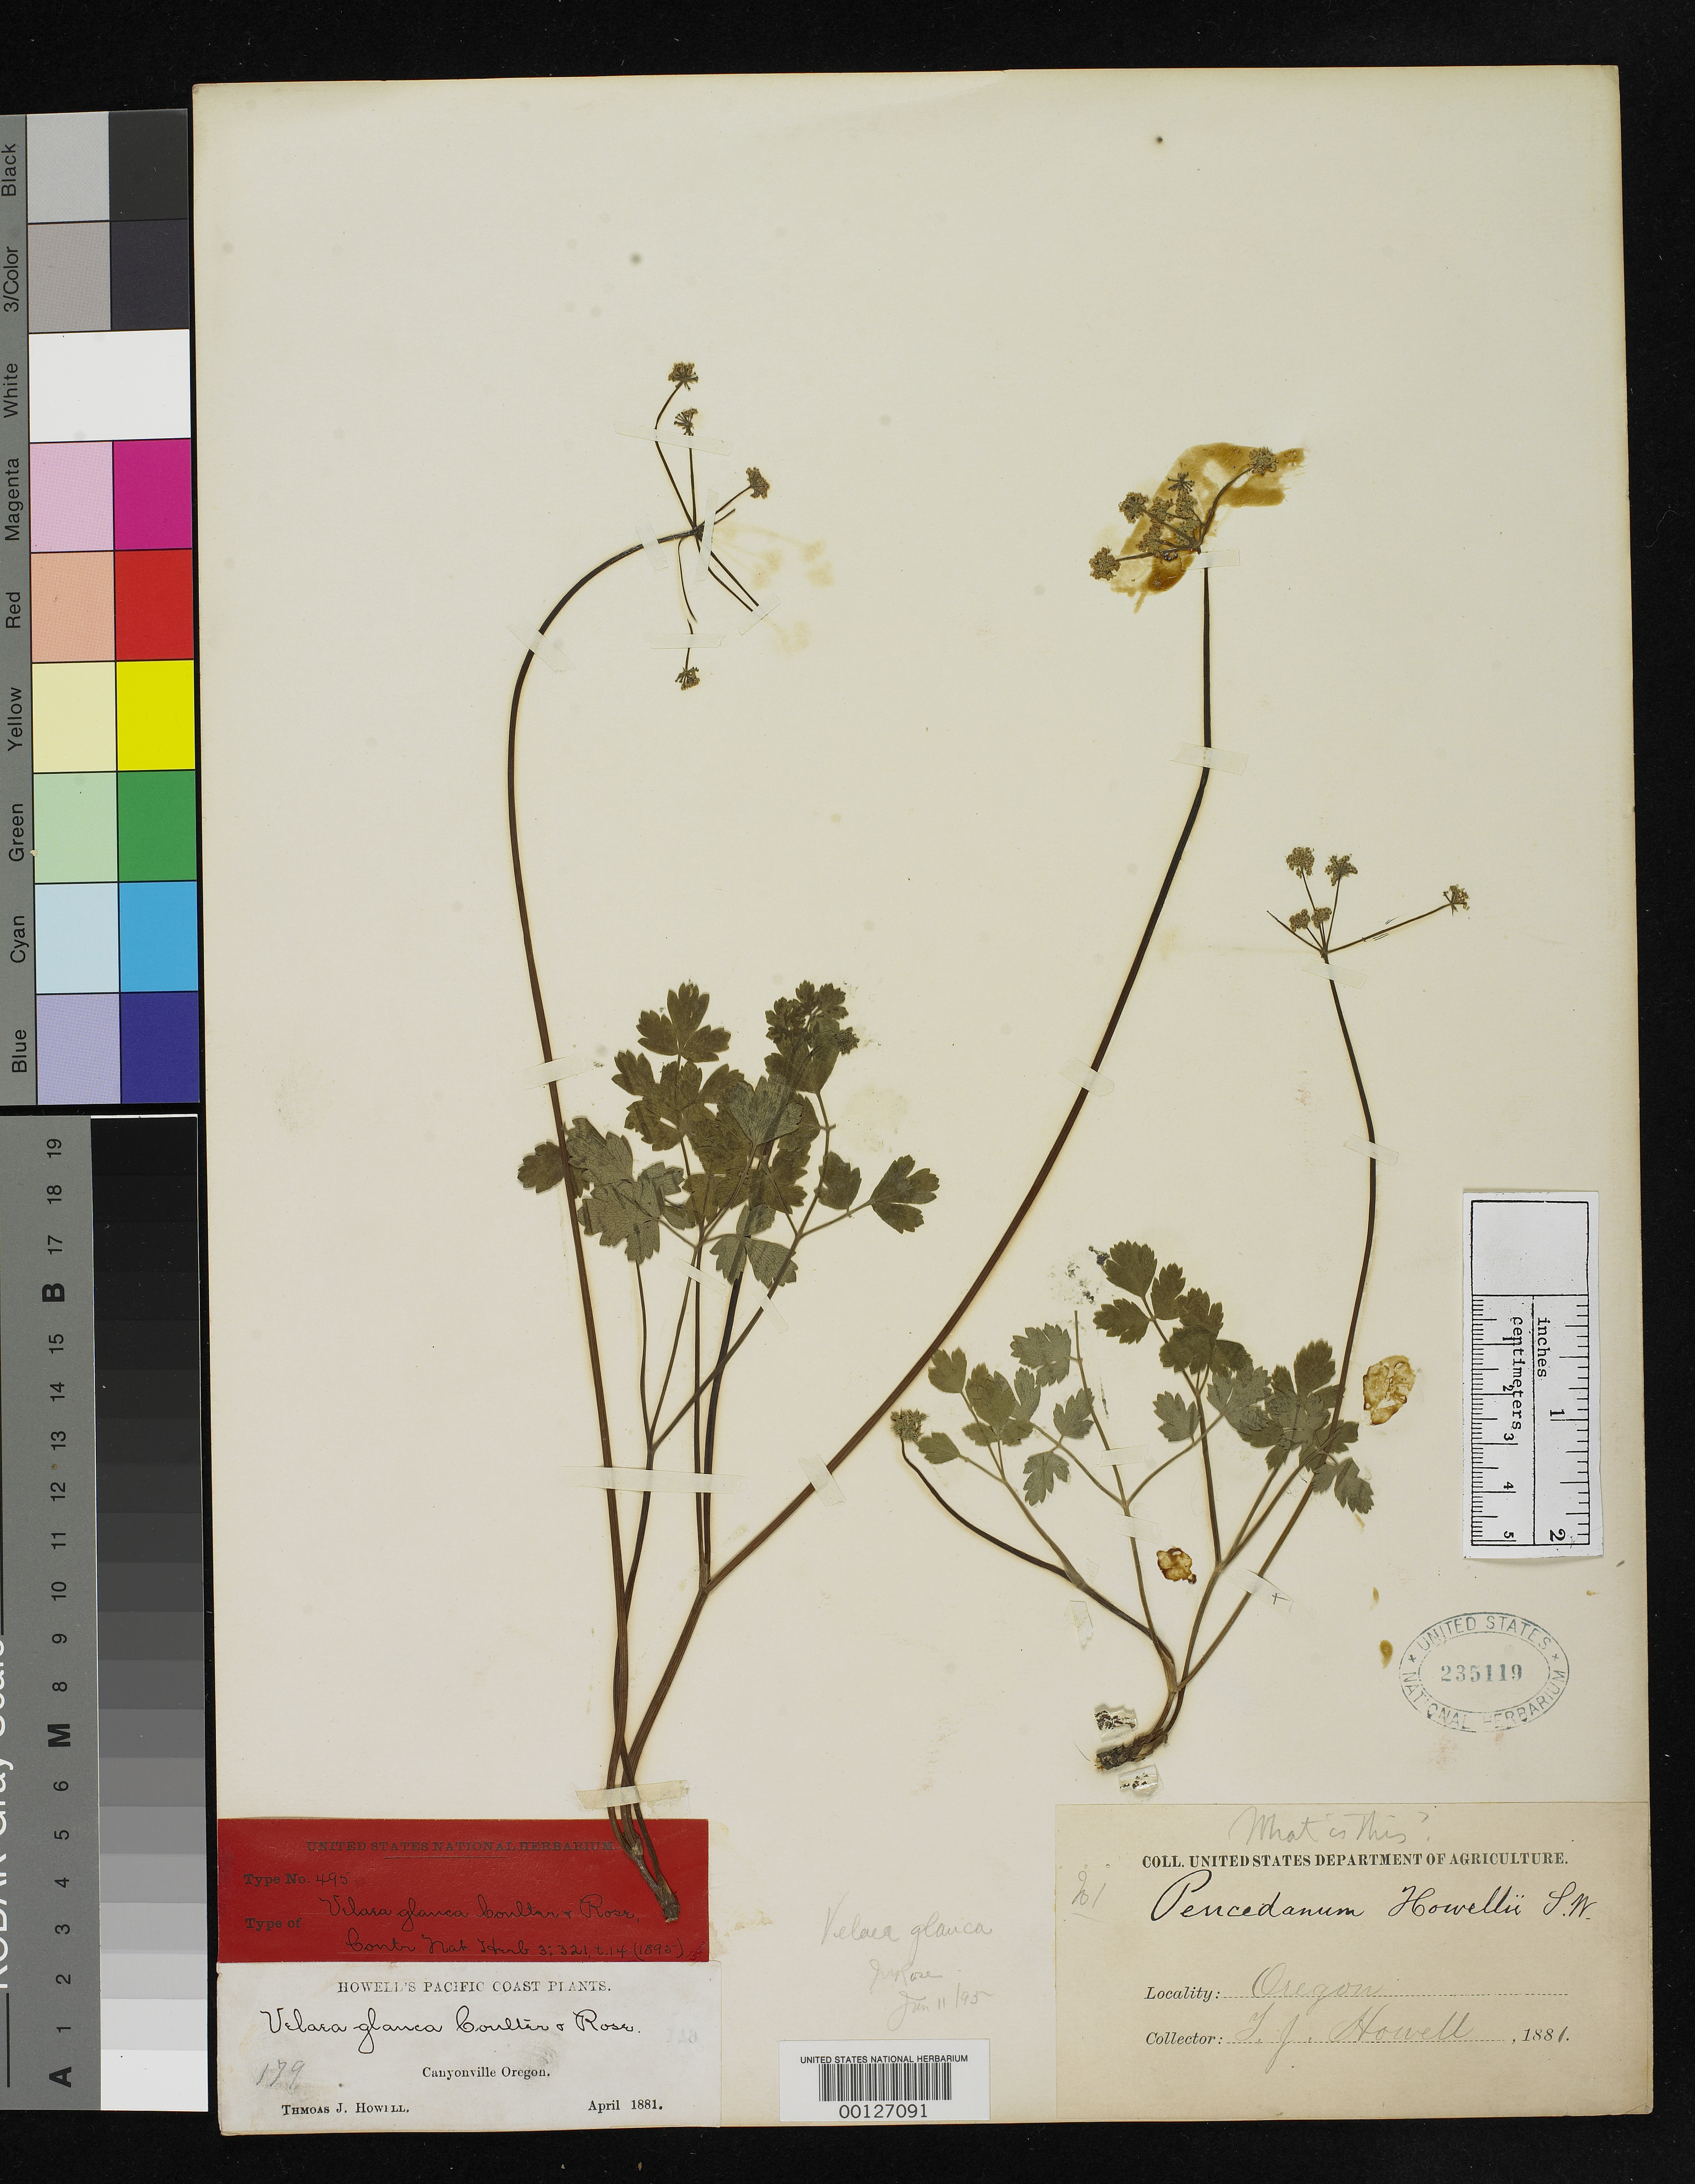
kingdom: Plantae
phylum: Tracheophyta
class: Magnoliopsida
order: Apiales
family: Apiaceae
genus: Velaea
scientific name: Velaea glauca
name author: J.M. Coult. & Rose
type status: Syntype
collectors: T. J. Howell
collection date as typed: Apr 1881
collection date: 1881-04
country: United States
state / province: Oregon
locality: Canyonville.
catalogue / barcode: US 235119